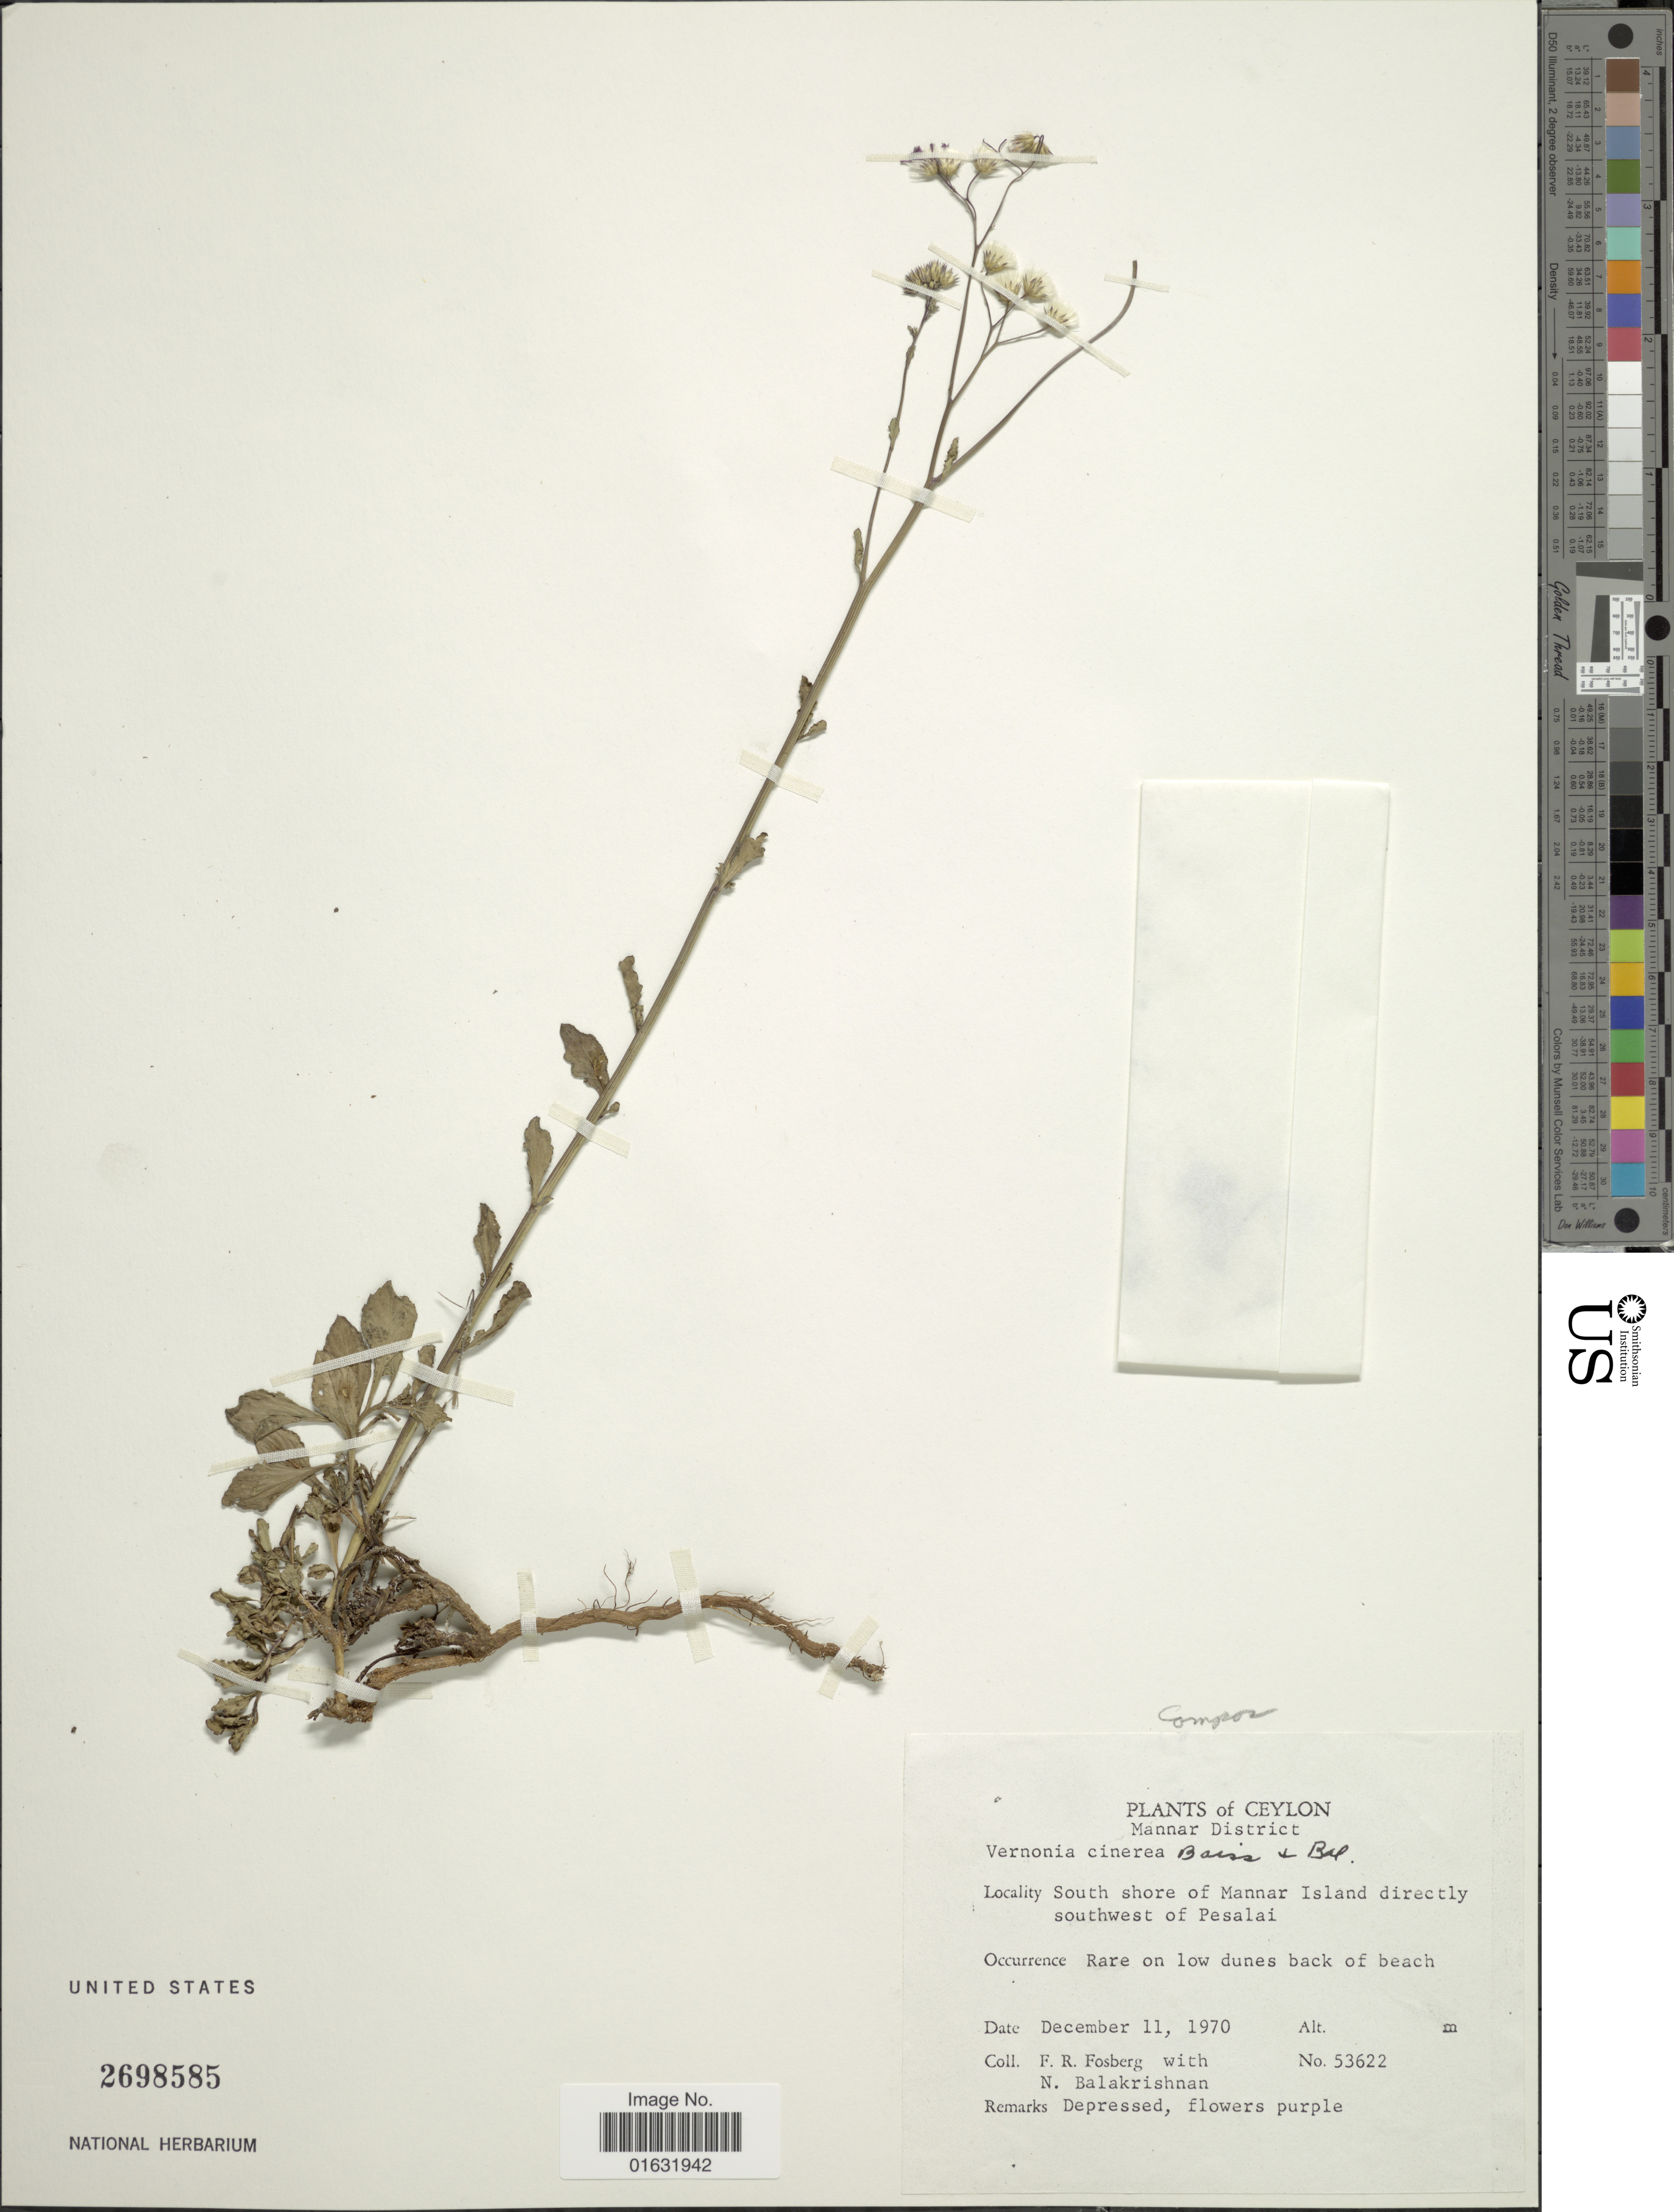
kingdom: Plantae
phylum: Tracheophyta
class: Magnoliopsida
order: Asterales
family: Asteraceae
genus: Cyanthillium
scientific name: Cyanthillium cinereum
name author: (L.) H. Rob.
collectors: F. R. Fosberg & N. Balakrishnan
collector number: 53622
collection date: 1970-12-11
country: Sri Lanka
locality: Ceylon, Mannar District, South shore of Mannar Island directly southwest of Pesalai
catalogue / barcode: US 2698585